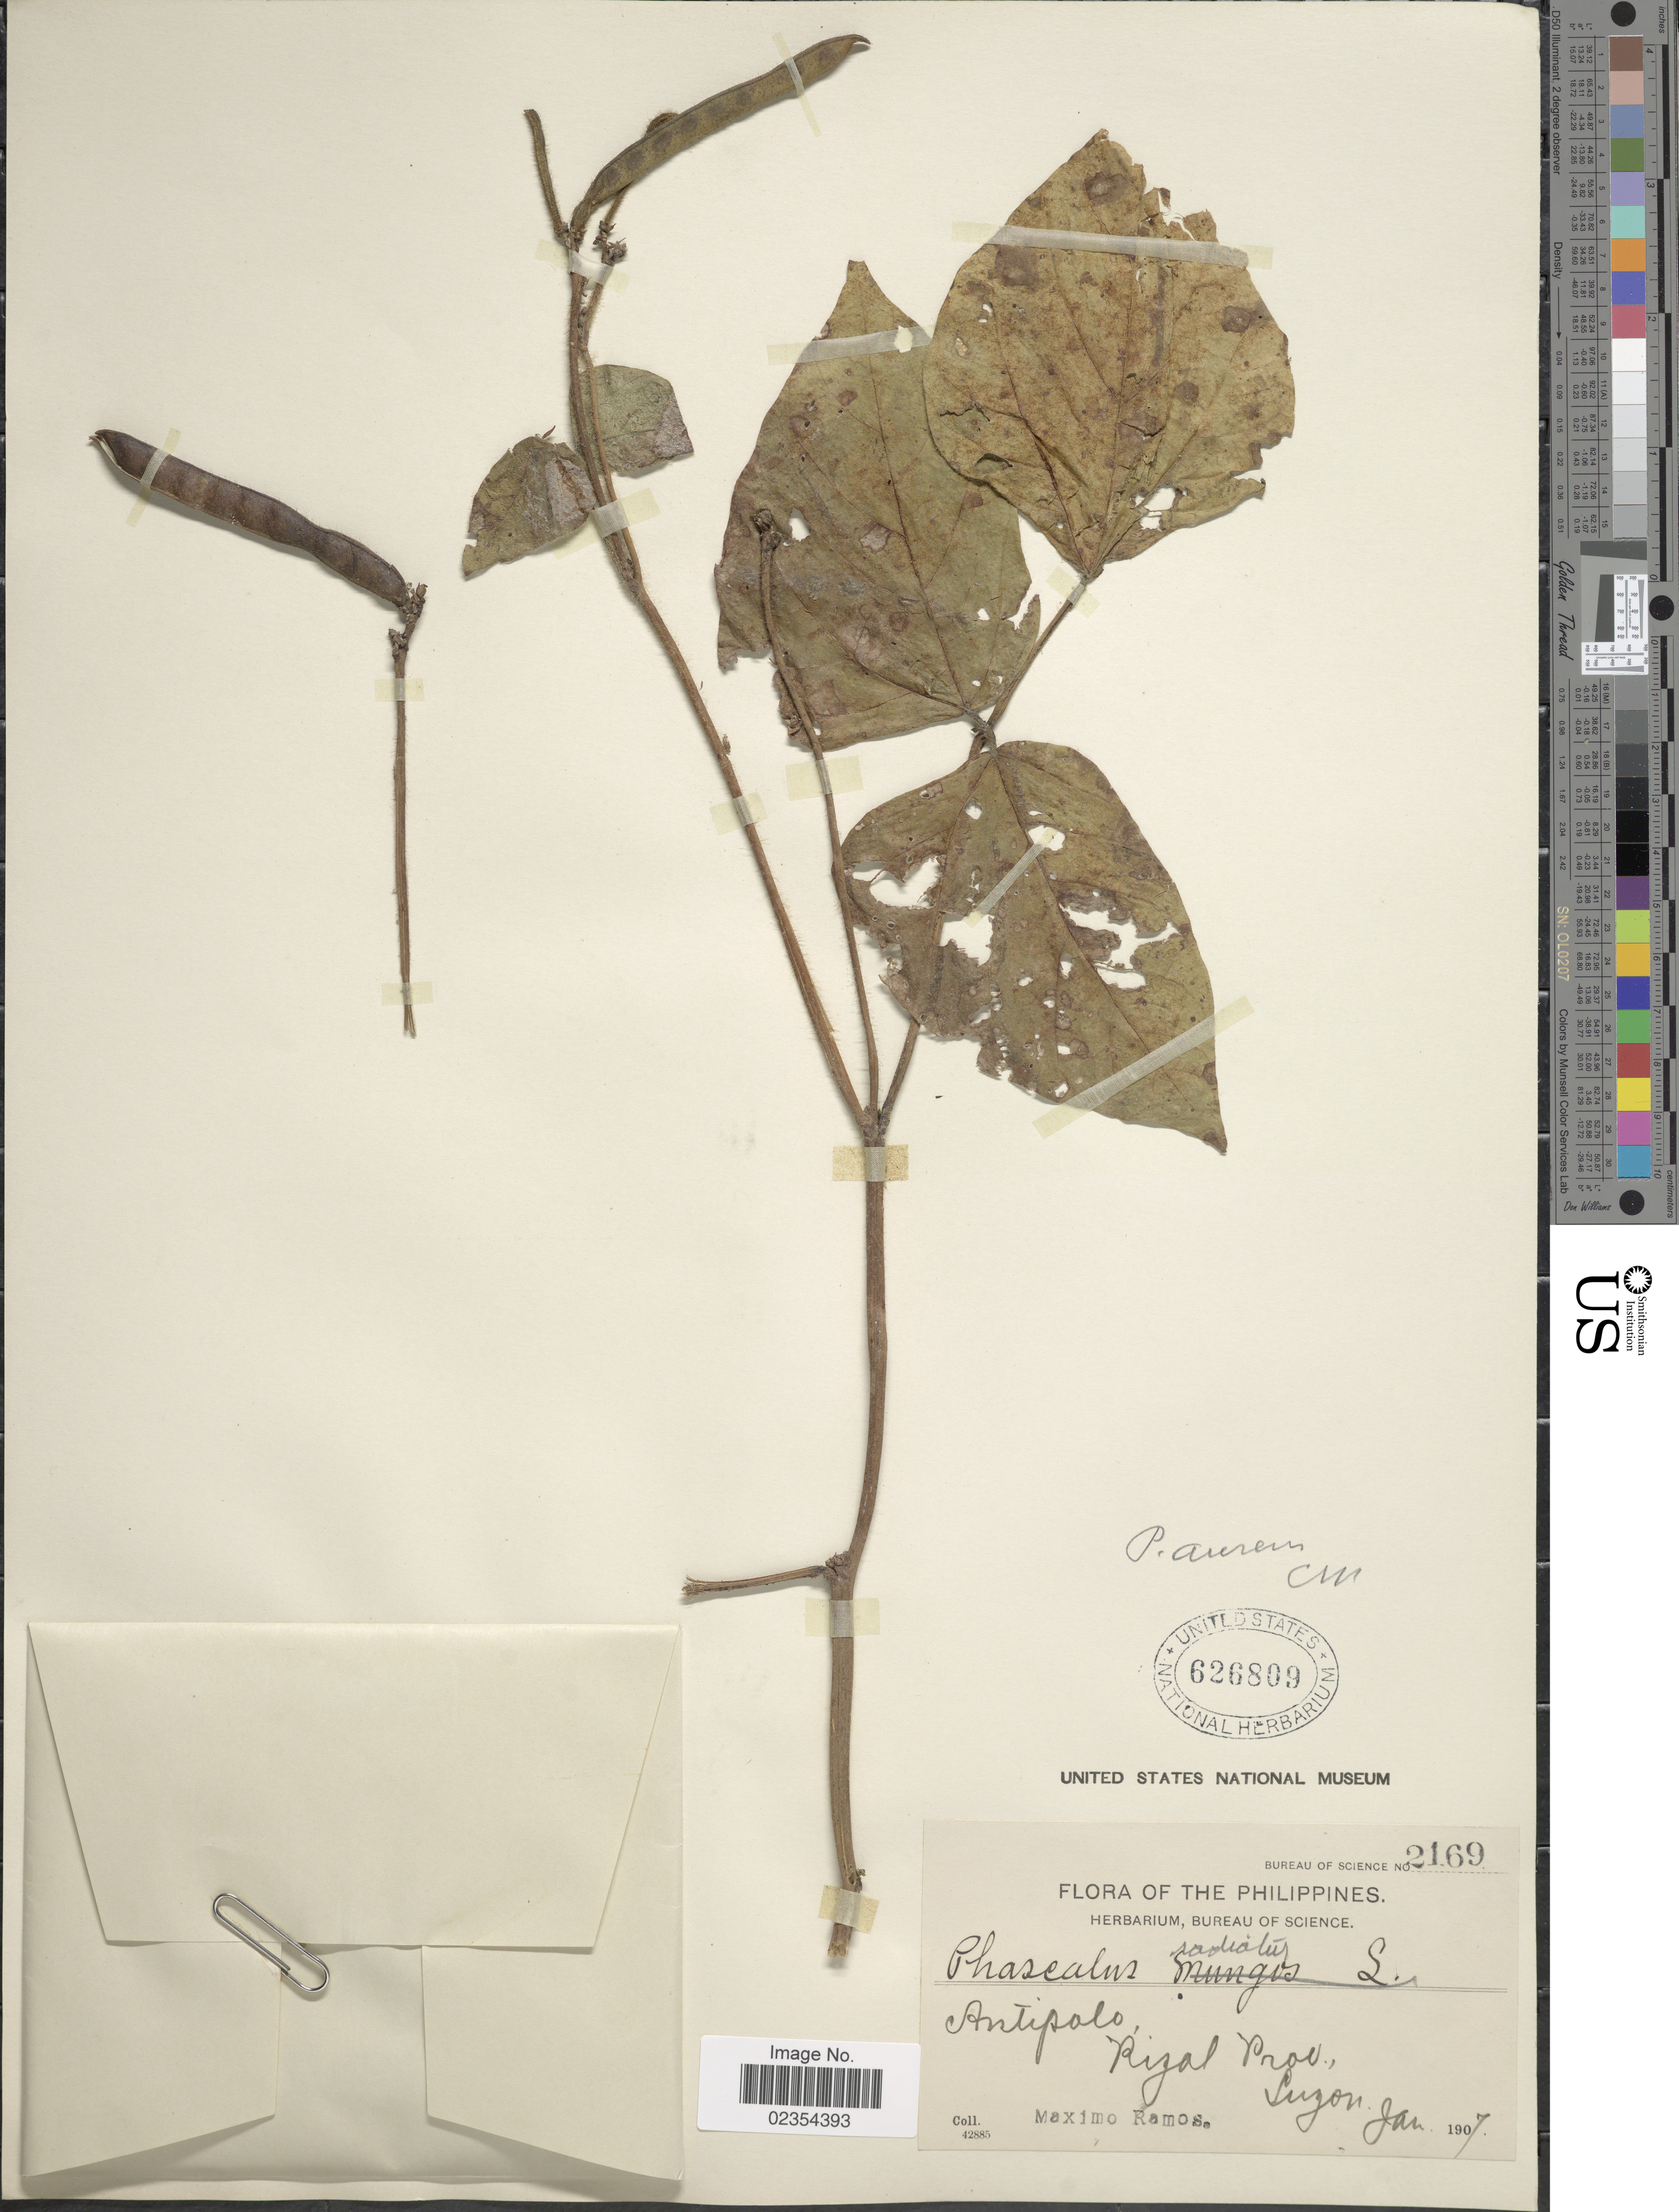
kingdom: Plantae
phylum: Tracheophyta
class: Magnoliopsida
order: Fabales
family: Fabaceae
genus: Vigna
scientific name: Vigna radiata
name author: (L.) R. Wilczek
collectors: M. Ramos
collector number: Bureau of Science 2169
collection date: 1907-01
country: Philippines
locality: Antipolo, Rizal Prov., Luzon.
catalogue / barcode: US 626809